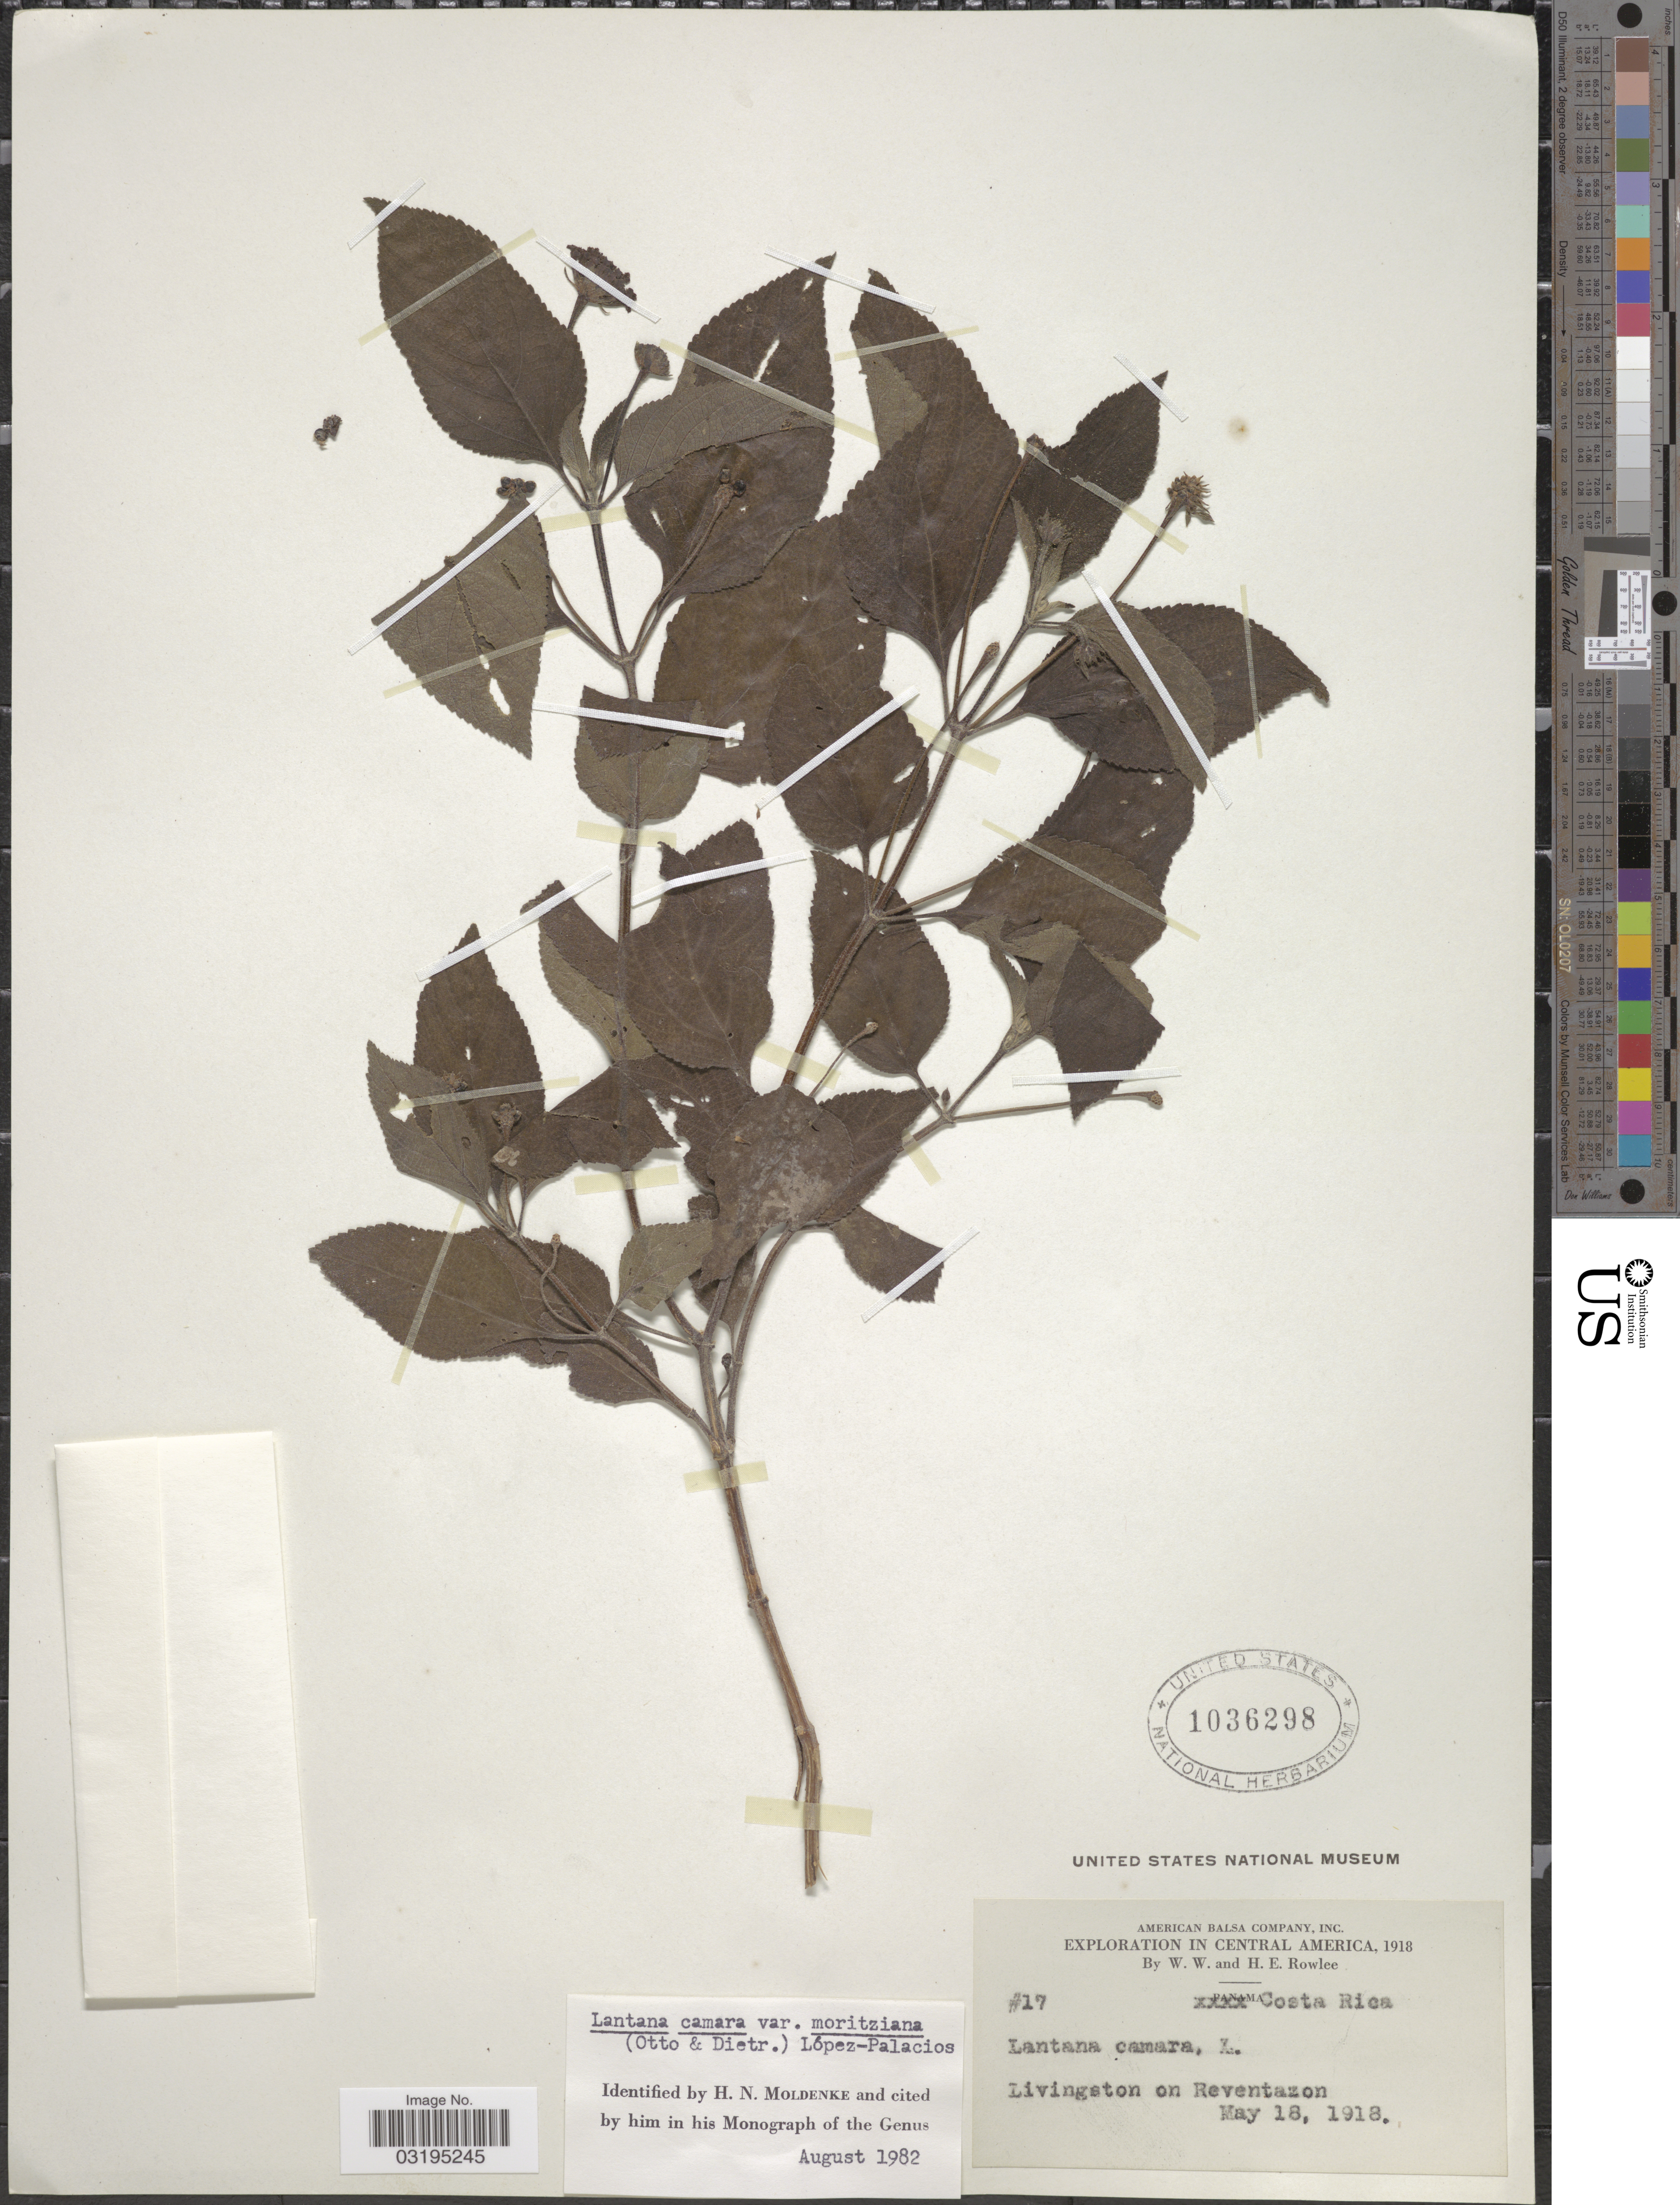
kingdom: Plantae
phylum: Tracheophyta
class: Magnoliopsida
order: Lamiales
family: Verbenaceae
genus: Lantana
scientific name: Lantana camara var. moritziana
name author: (Otto & A. Dietr.) López-Pal.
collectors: W. W. Rowlee & H. E. Rowlee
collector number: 17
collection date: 1918-05-18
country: Costa Rica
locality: Livingston on Reventazon.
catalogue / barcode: US 1036298